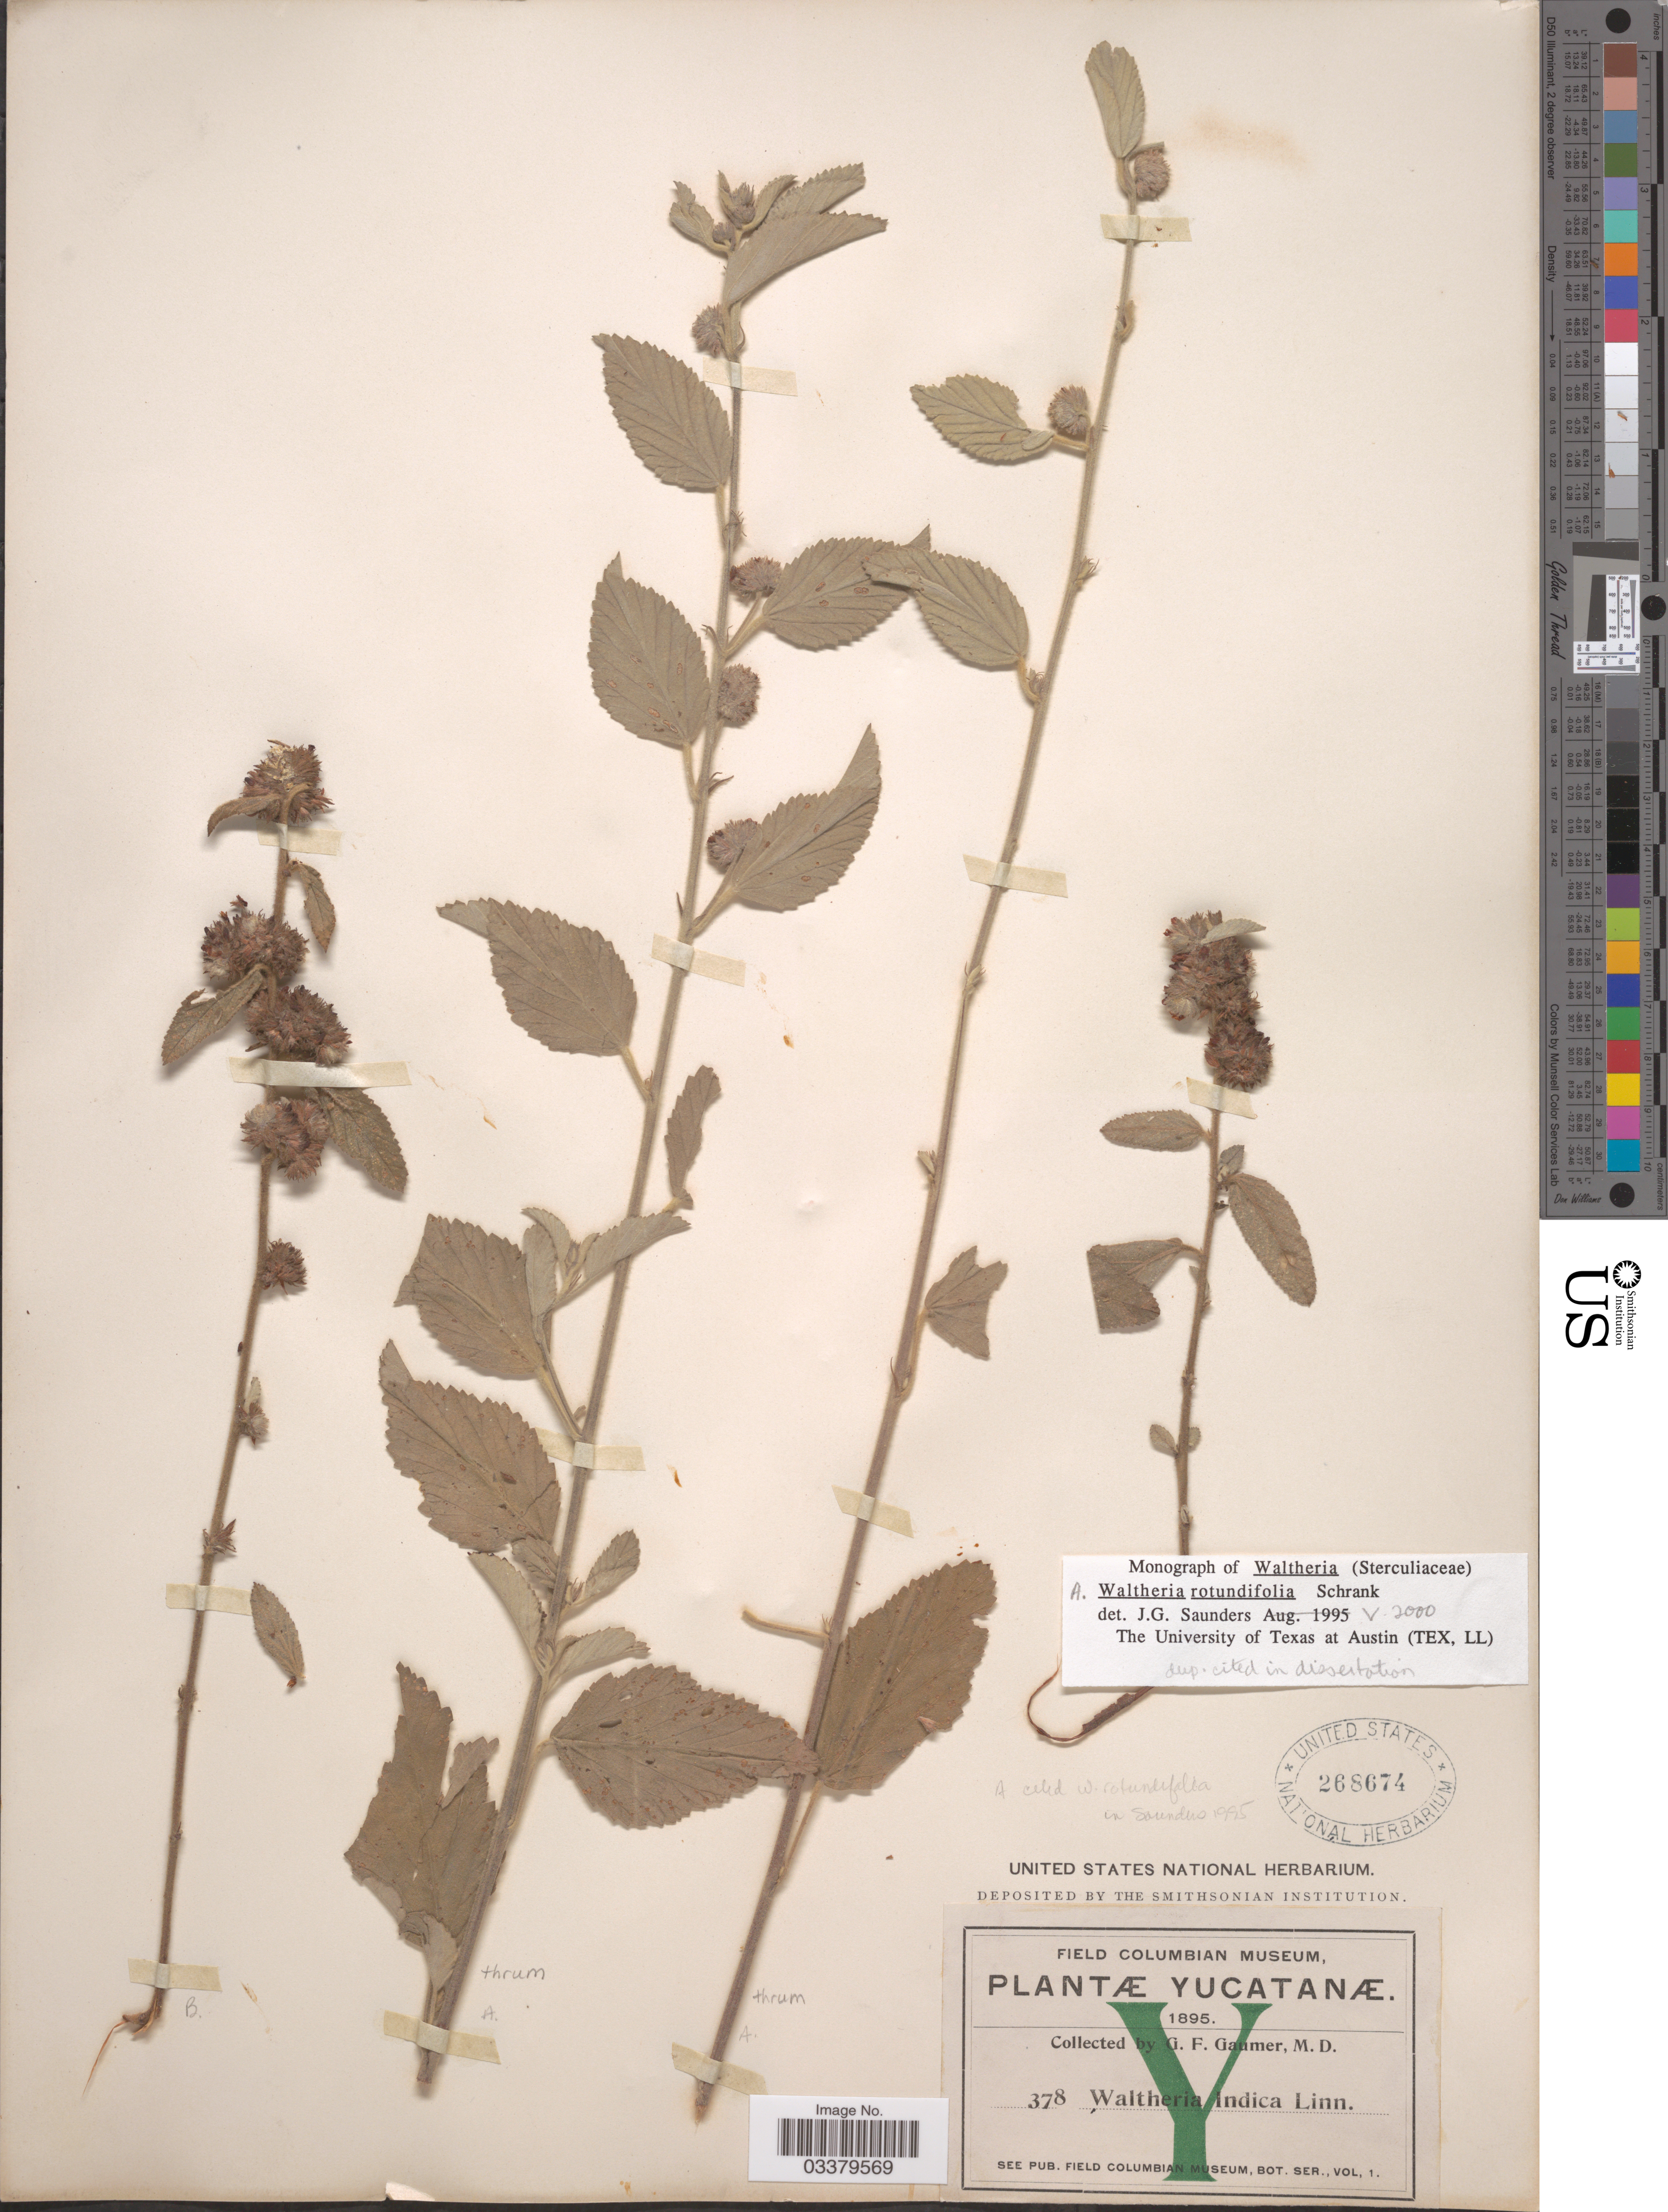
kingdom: Plantae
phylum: Tracheophyta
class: Magnoliopsida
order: Malvales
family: Malvaceae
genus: Waltheria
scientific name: Waltheria rotundifolia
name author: Schrank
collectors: G. F. Gaumer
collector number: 378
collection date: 1895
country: Mexico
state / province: Yucatán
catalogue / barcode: US 268674